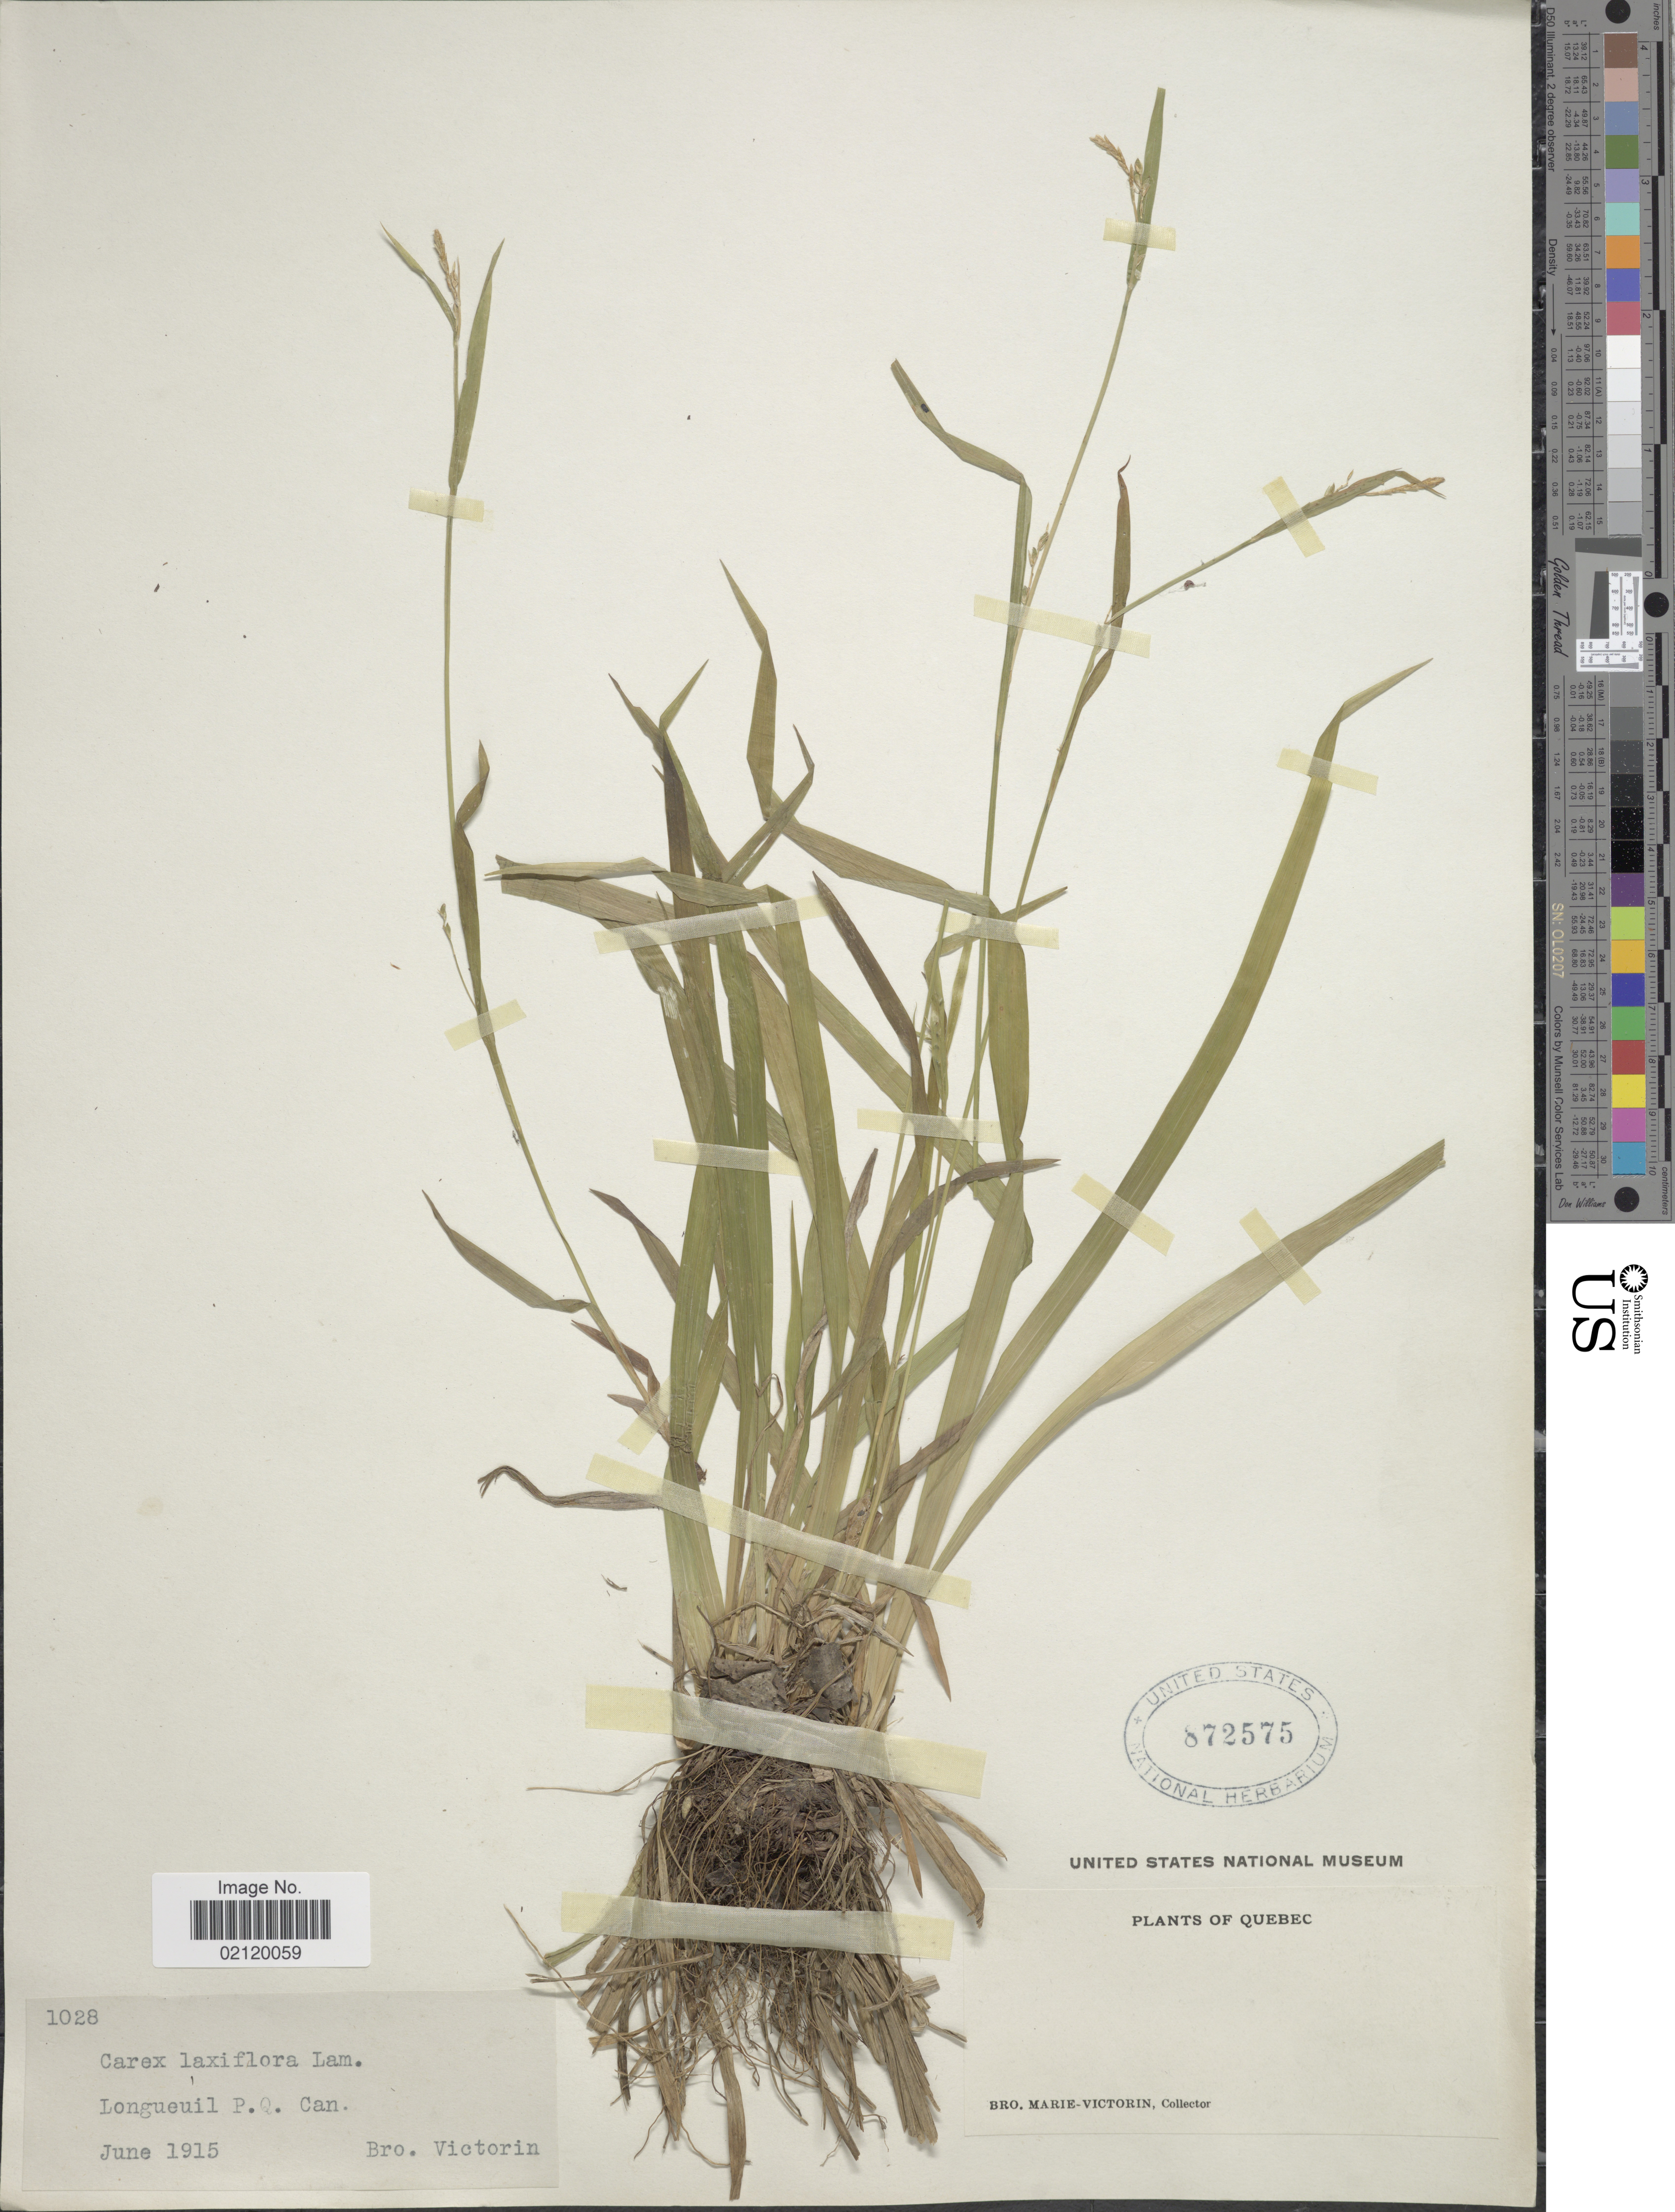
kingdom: Plantae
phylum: Tracheophyta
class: Liliopsida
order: Poales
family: Cyperaceae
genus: Carex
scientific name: Carex laxiflora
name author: Lam.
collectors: B. Victorin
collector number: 1028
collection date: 1915-06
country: Canada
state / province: Quebec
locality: Longueuil P.Q. Can.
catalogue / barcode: US 872575